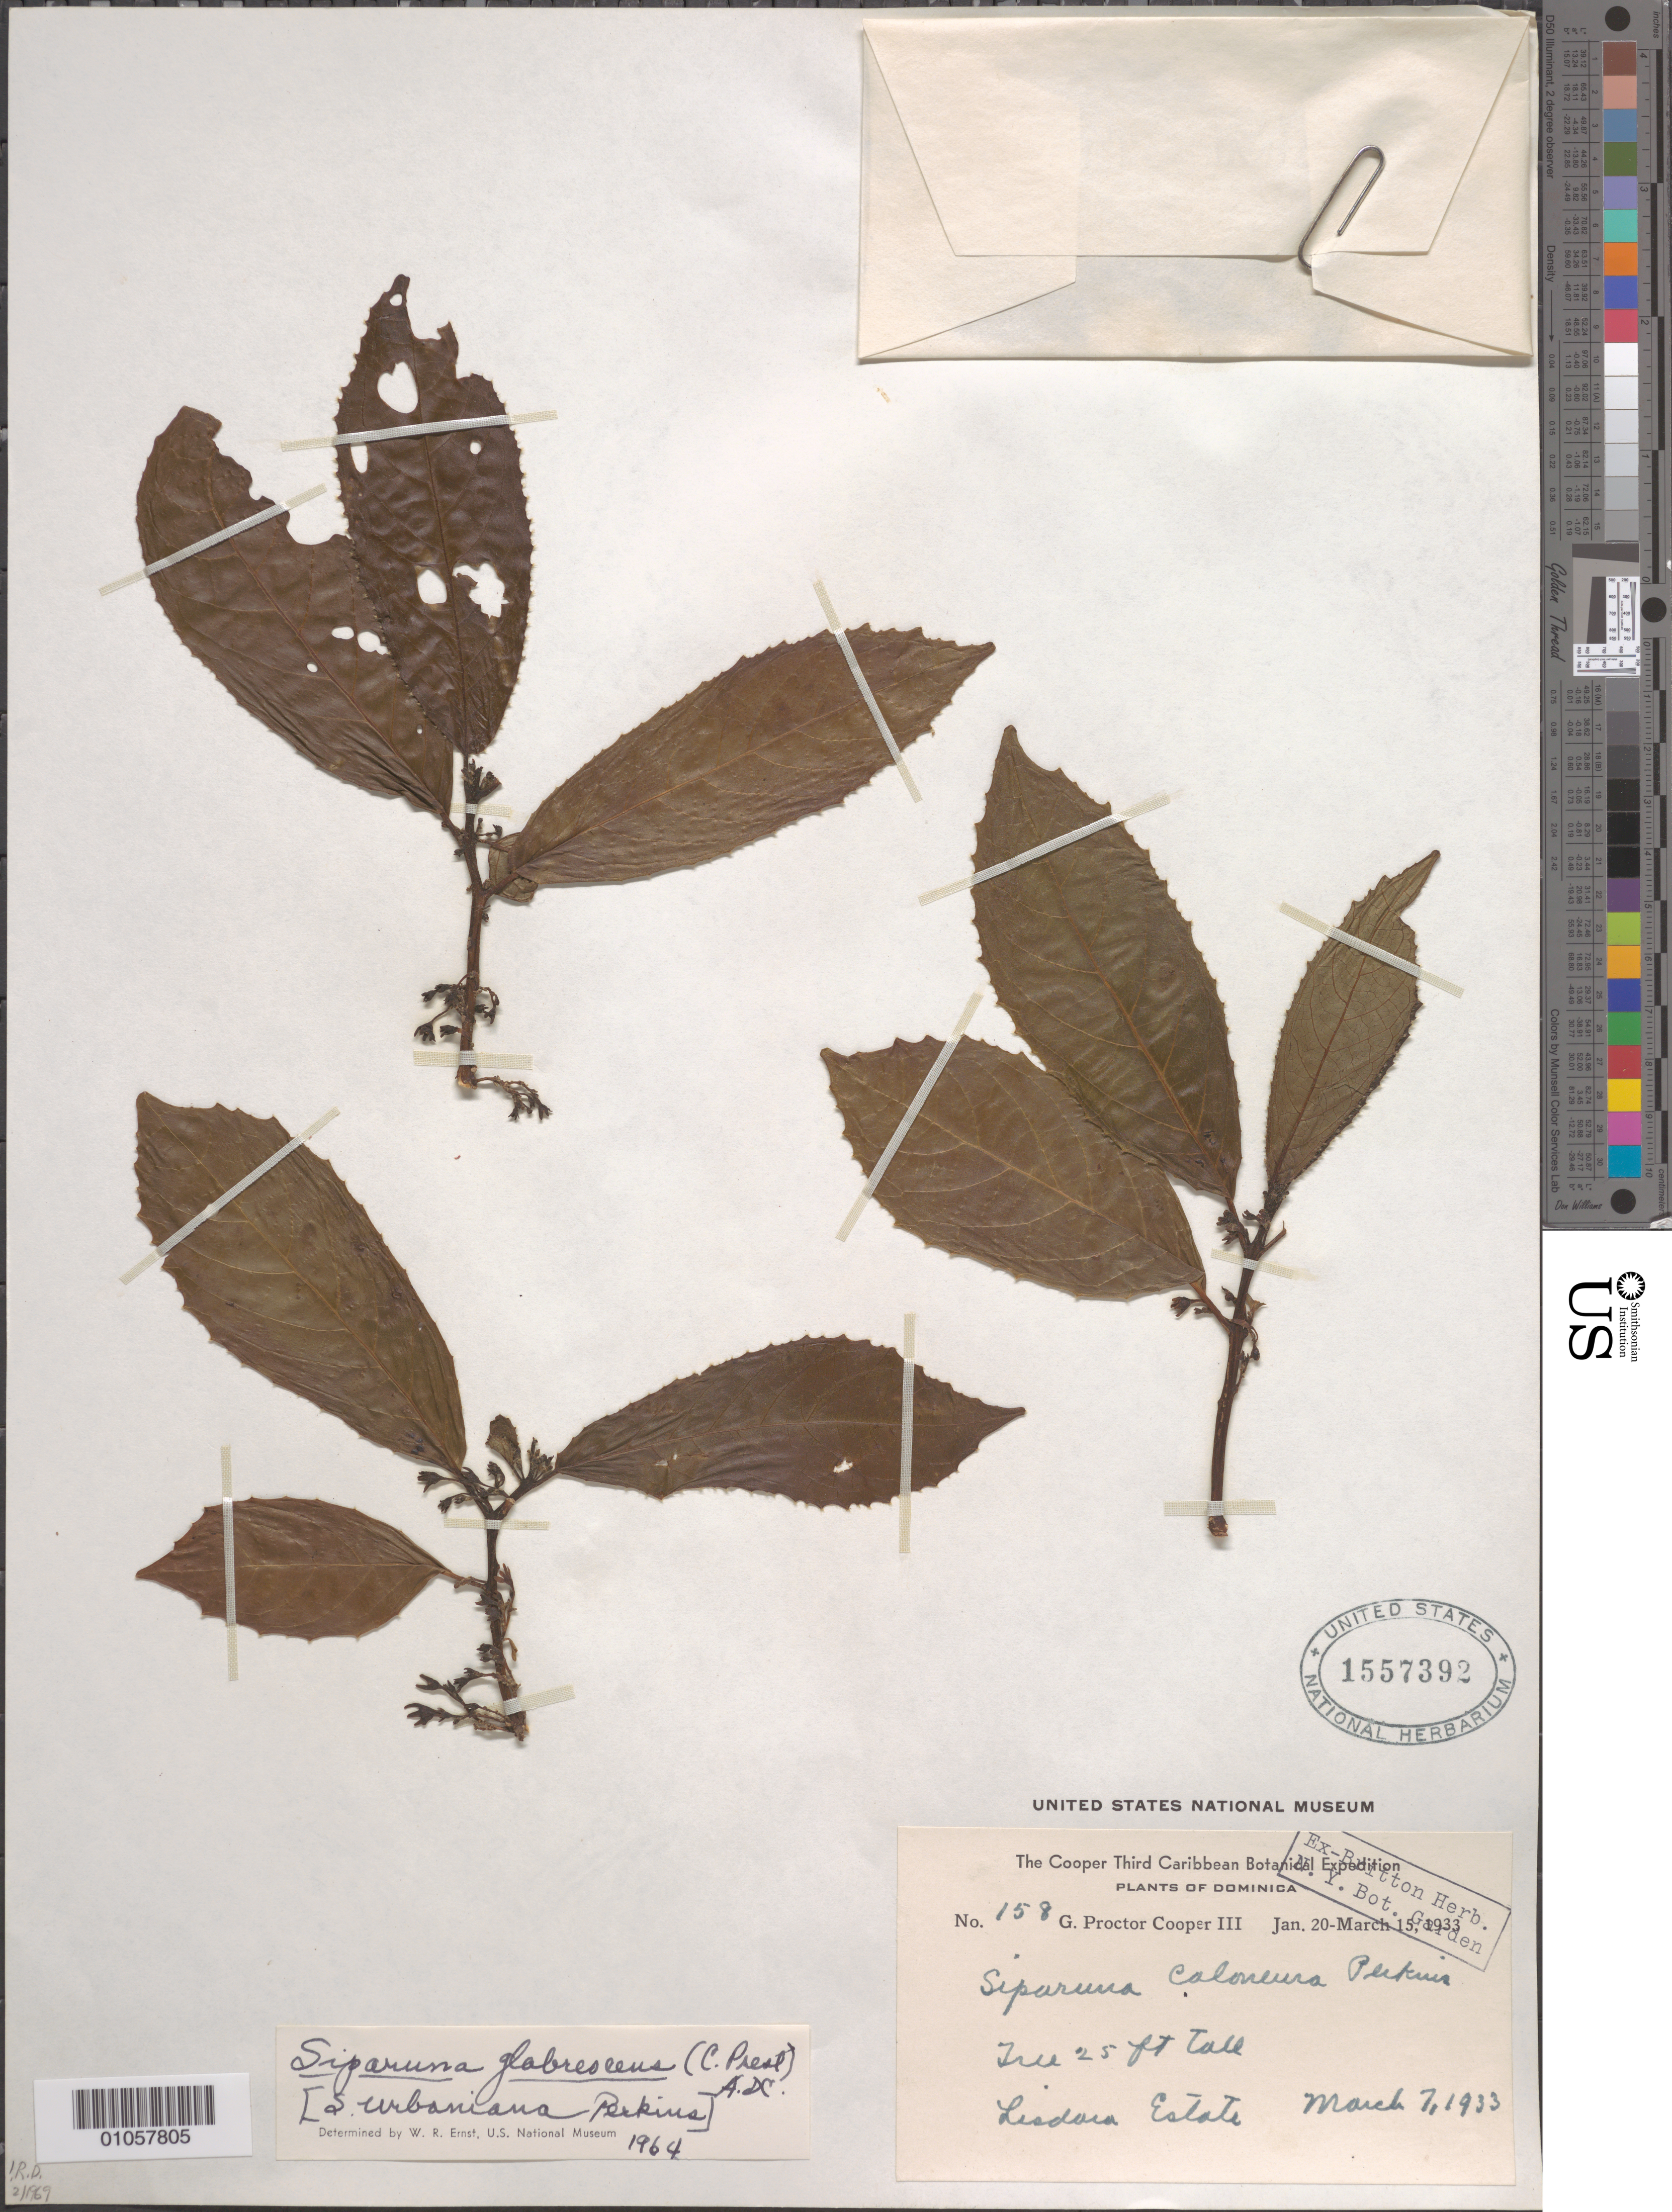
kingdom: Plantae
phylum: Tracheophyta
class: Magnoliopsida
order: Laurales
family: Siparunaceae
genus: Siparuna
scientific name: Siparuna glabrescens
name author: (C. Presl) A. DC.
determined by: Ernst, W. R., (US), NMNH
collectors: G. Cooper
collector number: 158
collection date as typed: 07 Mar 1933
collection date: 1933-03-07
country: Dominica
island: Dominica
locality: Lisdara Estate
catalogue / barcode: US 1557392